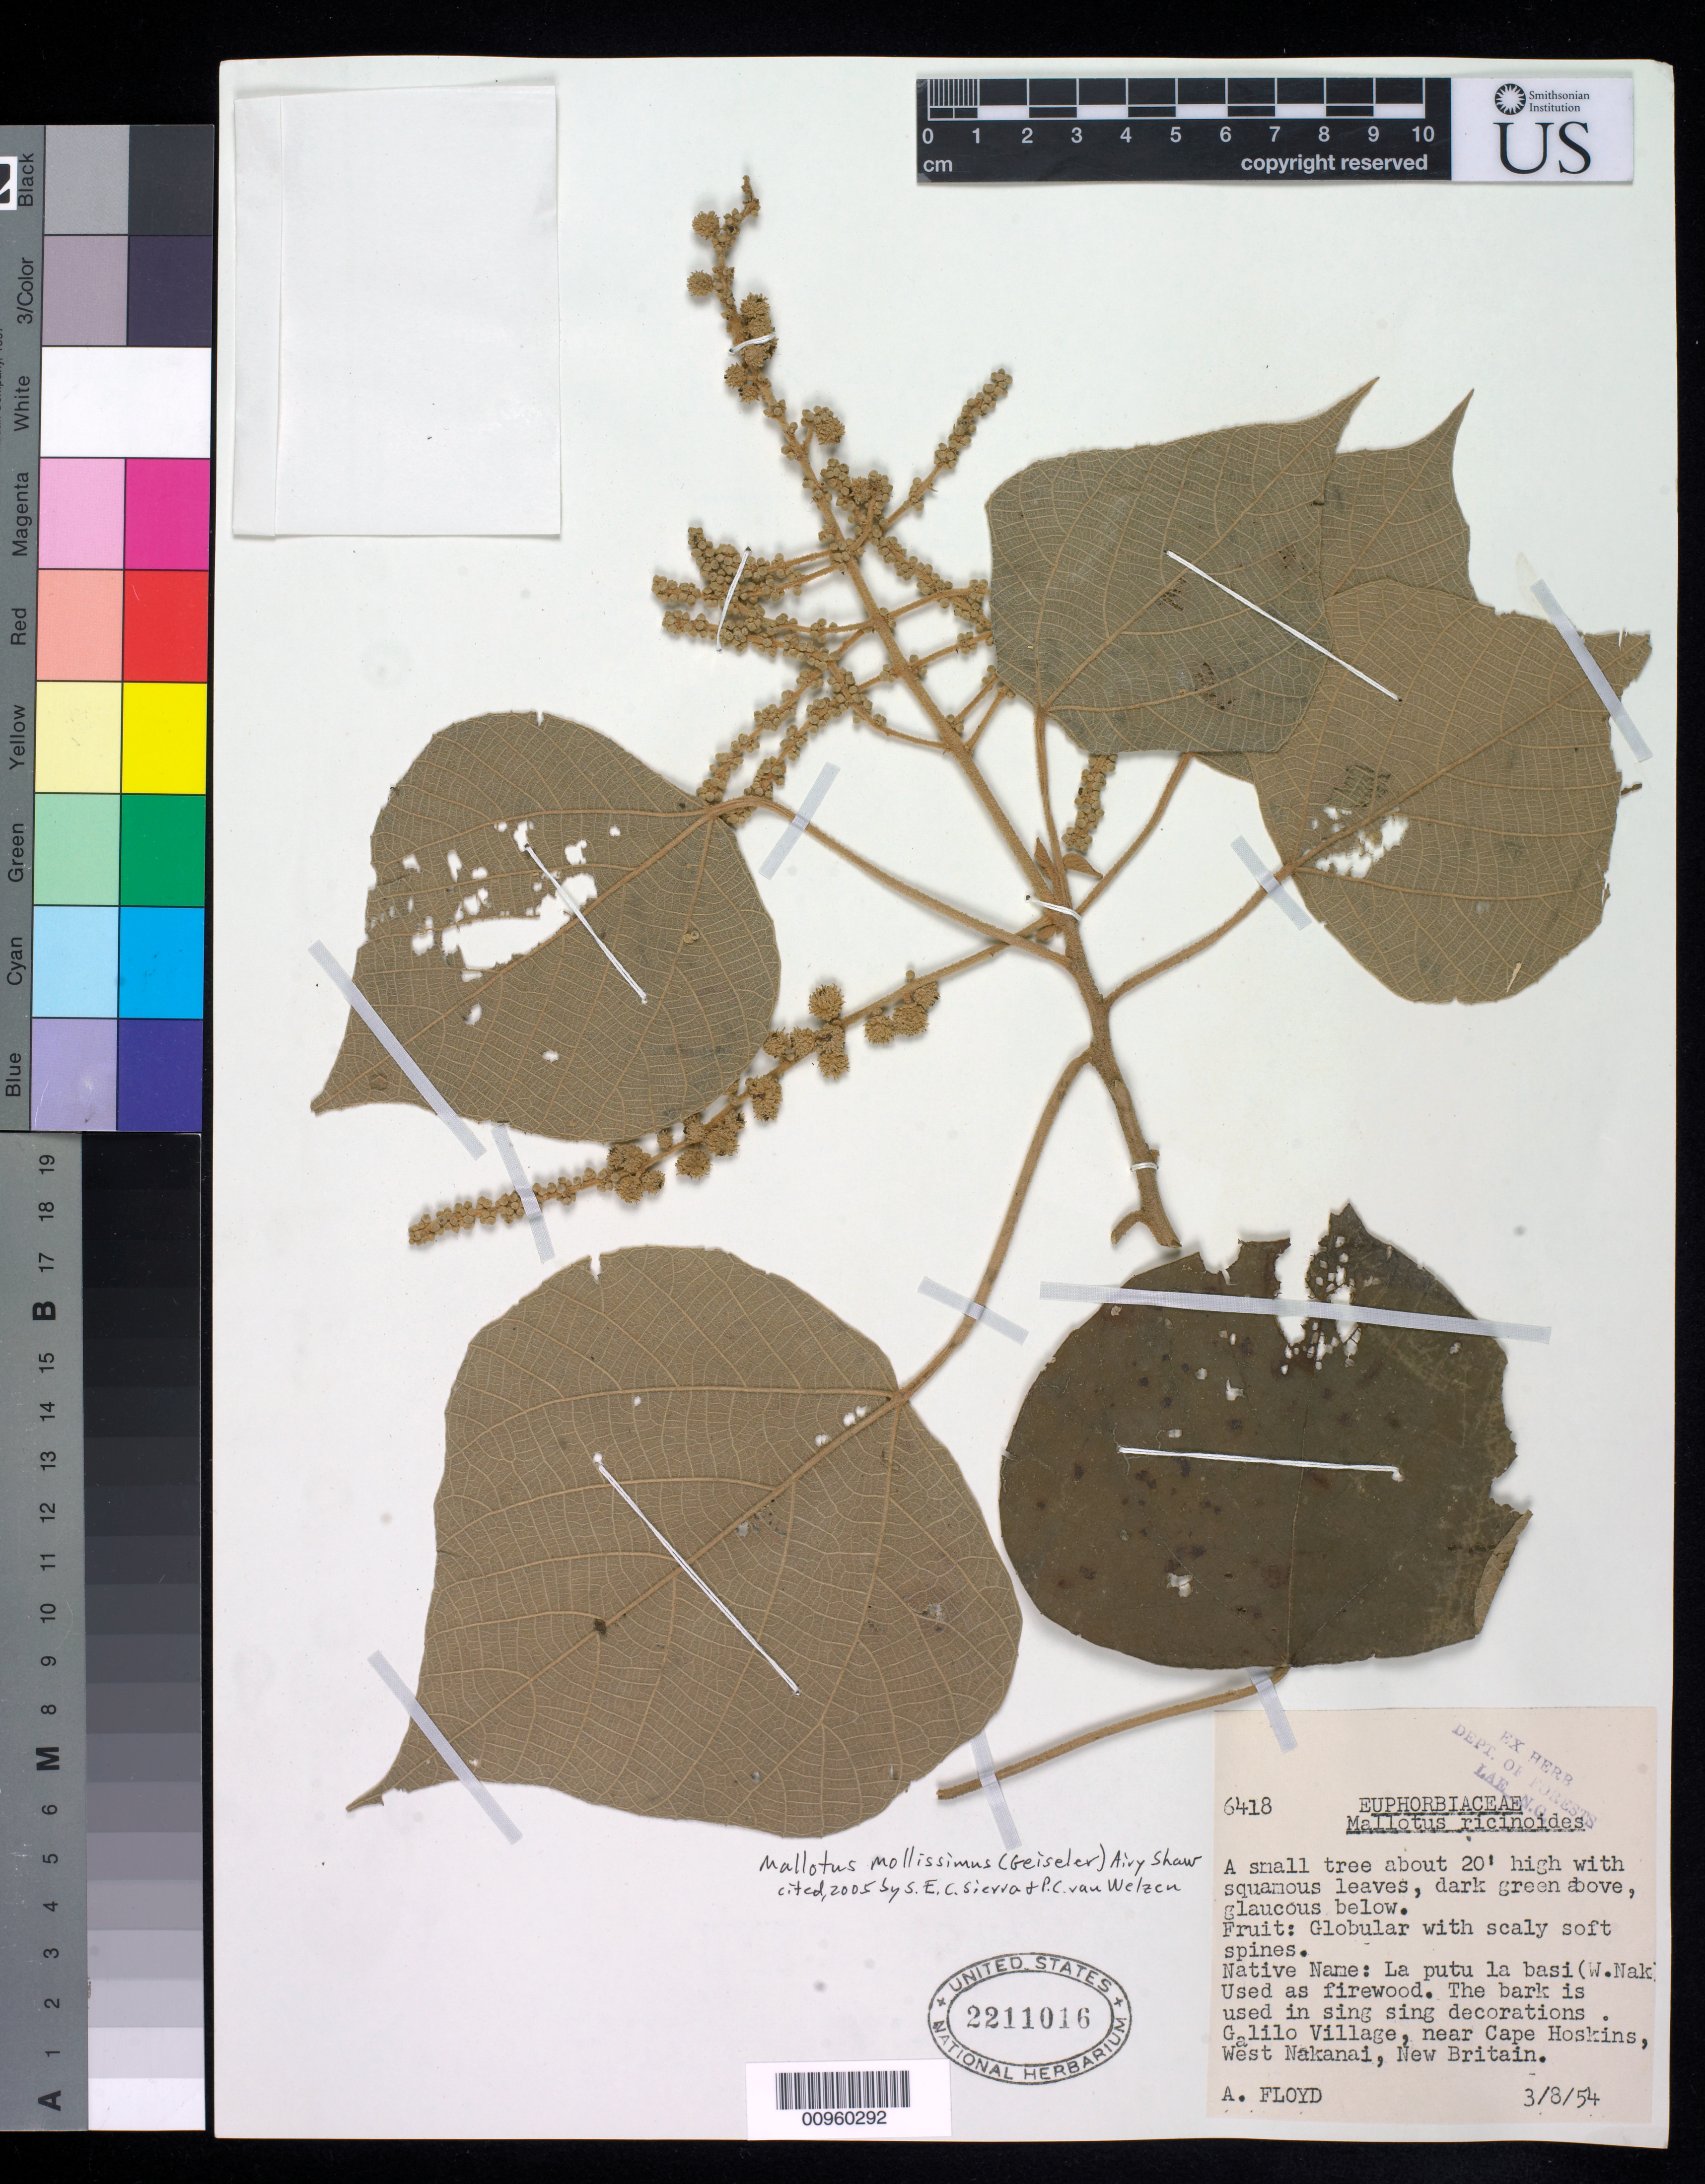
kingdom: Plantae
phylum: Tracheophyta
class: Magnoliopsida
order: Malpighiales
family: Euphorbiaceae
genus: Mallotus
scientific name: Mallotus mollissimus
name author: (Geiseler) Airy Shaw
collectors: A. G. Floyd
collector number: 6418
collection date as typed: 08 Mar 1954 or 03 Aug 1954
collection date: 1954-03-08 or 1954-08-03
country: Papua New Guinea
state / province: West New Britain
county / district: Hoskins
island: New Britain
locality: West Nakanai, Galilo Village, near Cape Hoskins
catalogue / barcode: US 2211016